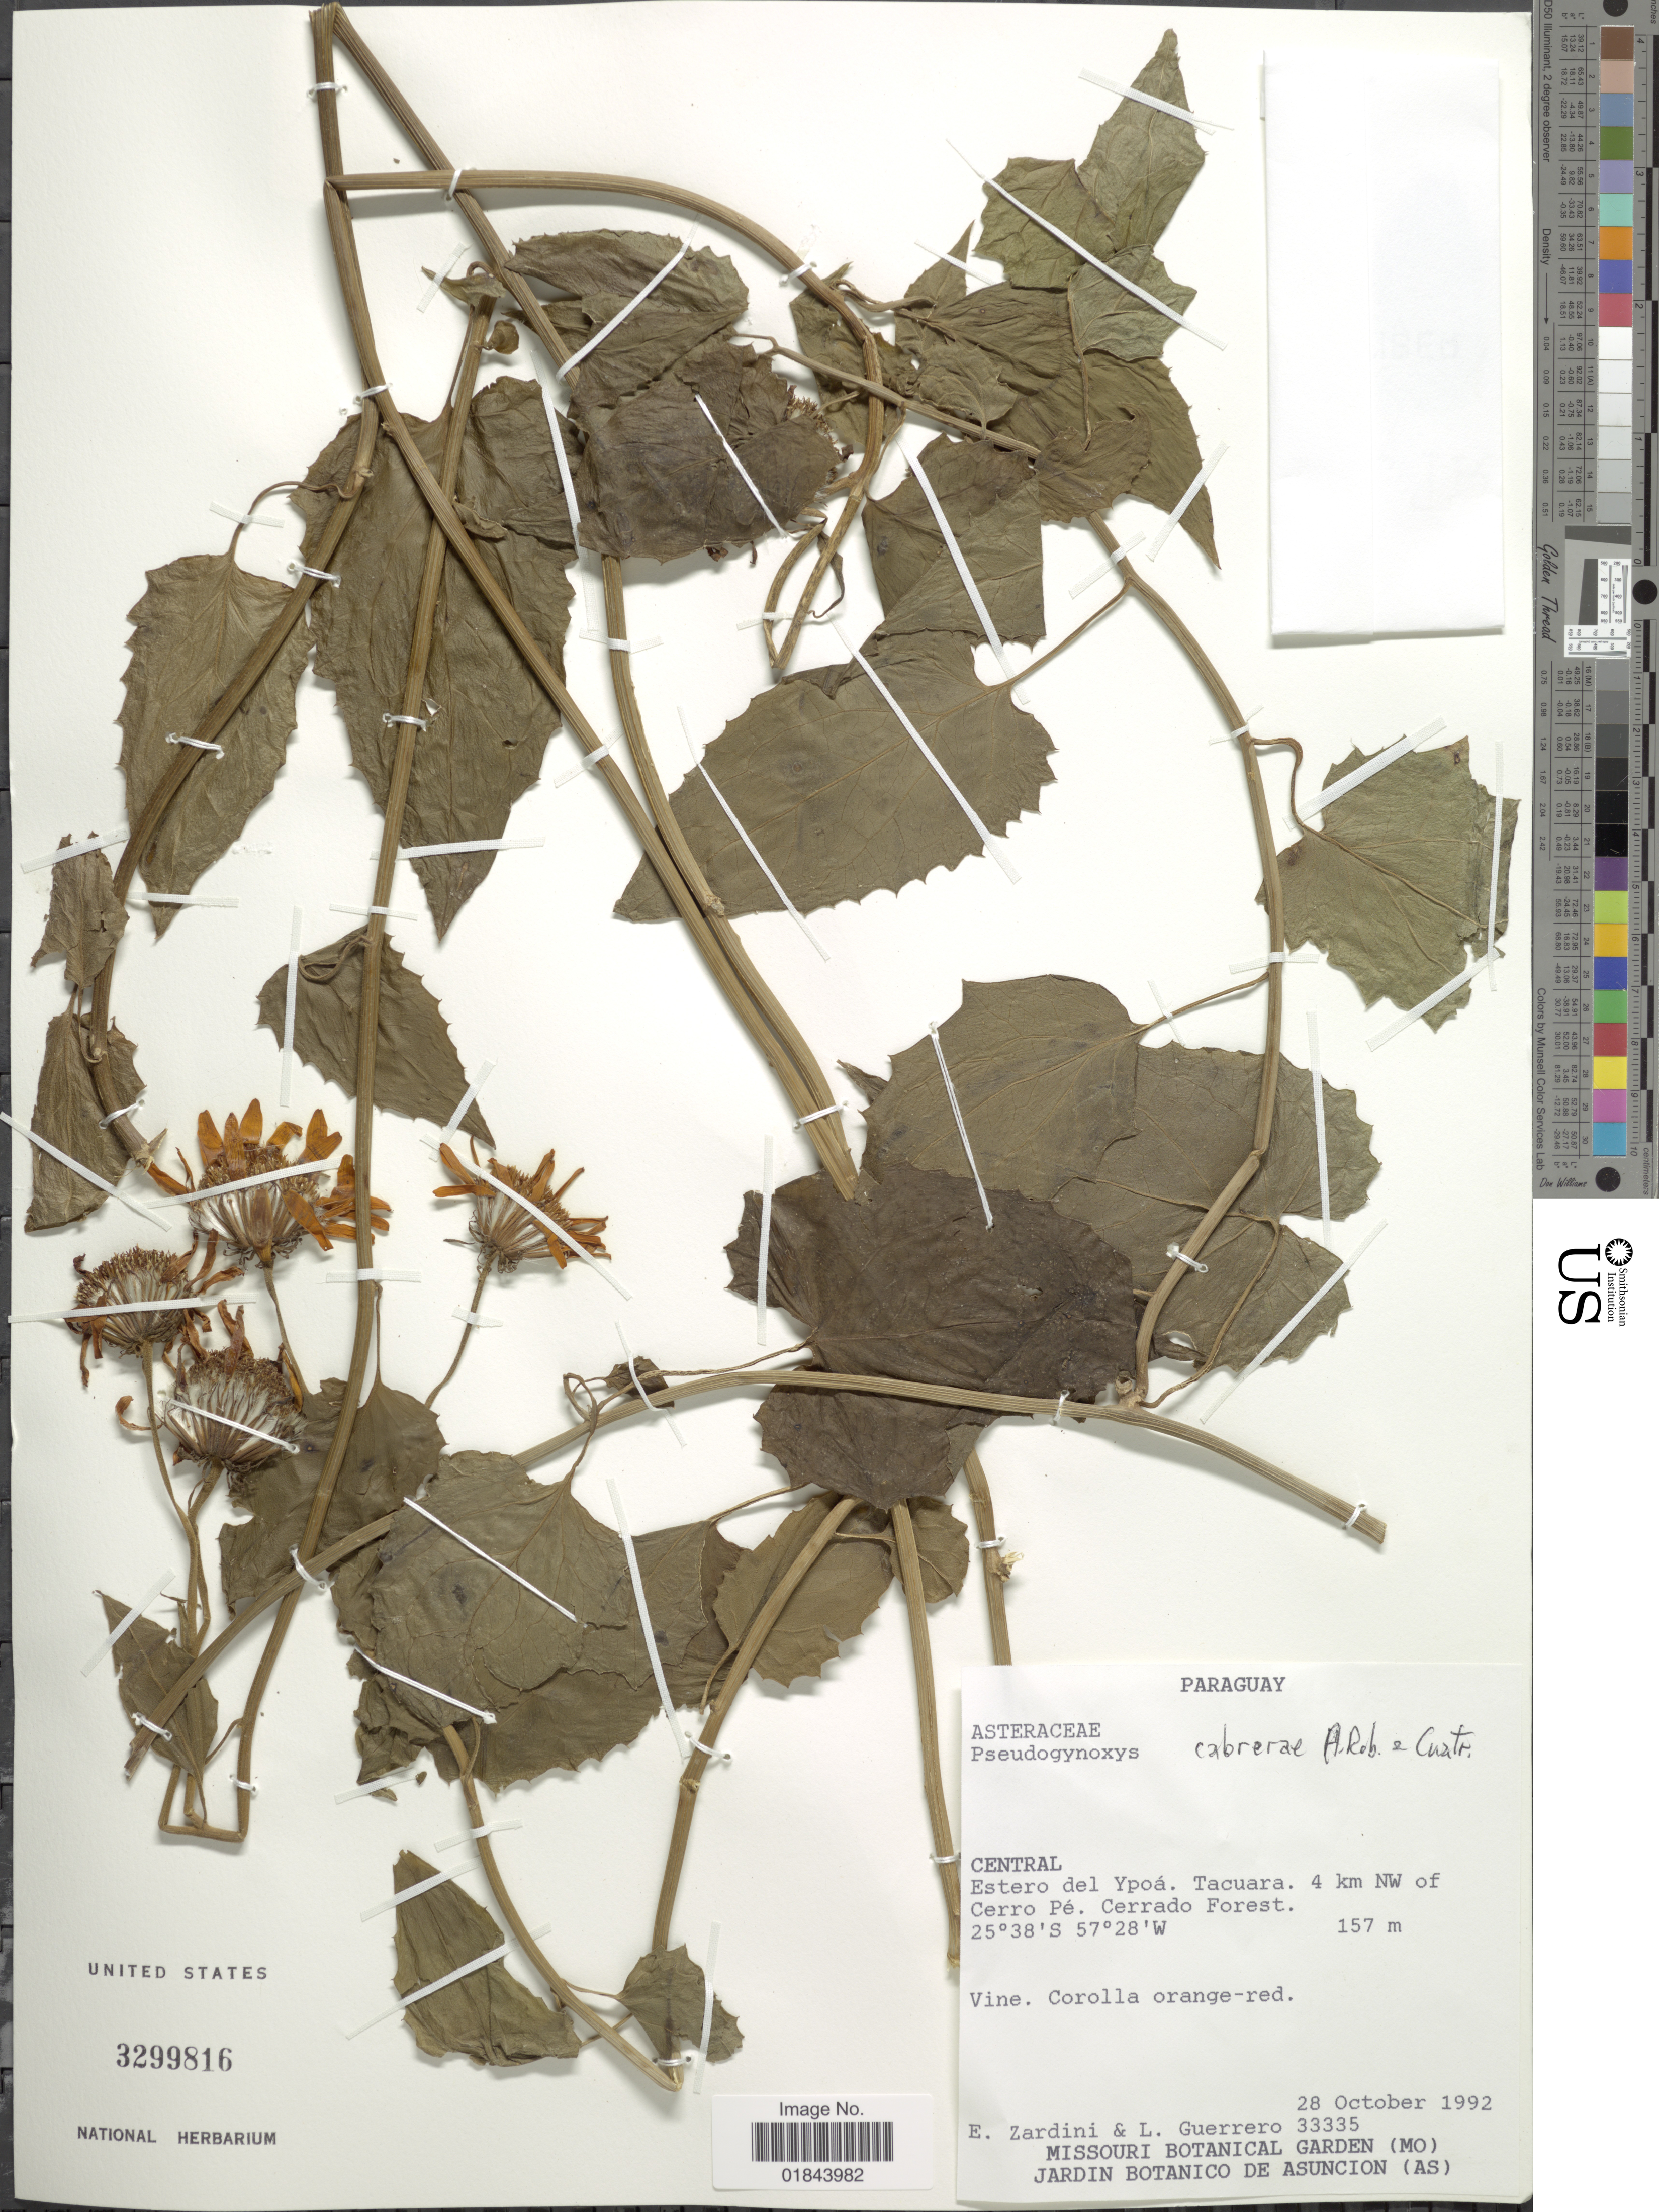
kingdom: Plantae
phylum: Tracheophyta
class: Magnoliopsida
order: Asterales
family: Asteraceae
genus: Pseudogynoxys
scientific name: Pseudogynoxys cabrerae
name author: H. Rob. & Cuatrec.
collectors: E. M. Zardini & L. Guerrero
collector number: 33335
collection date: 1992-10-28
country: Paraguay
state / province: Central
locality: Estero del Ypoá. Tacuara. 4 km NW of Cerro Pé. Cerrado Forest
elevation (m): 157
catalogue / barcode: US 3299816